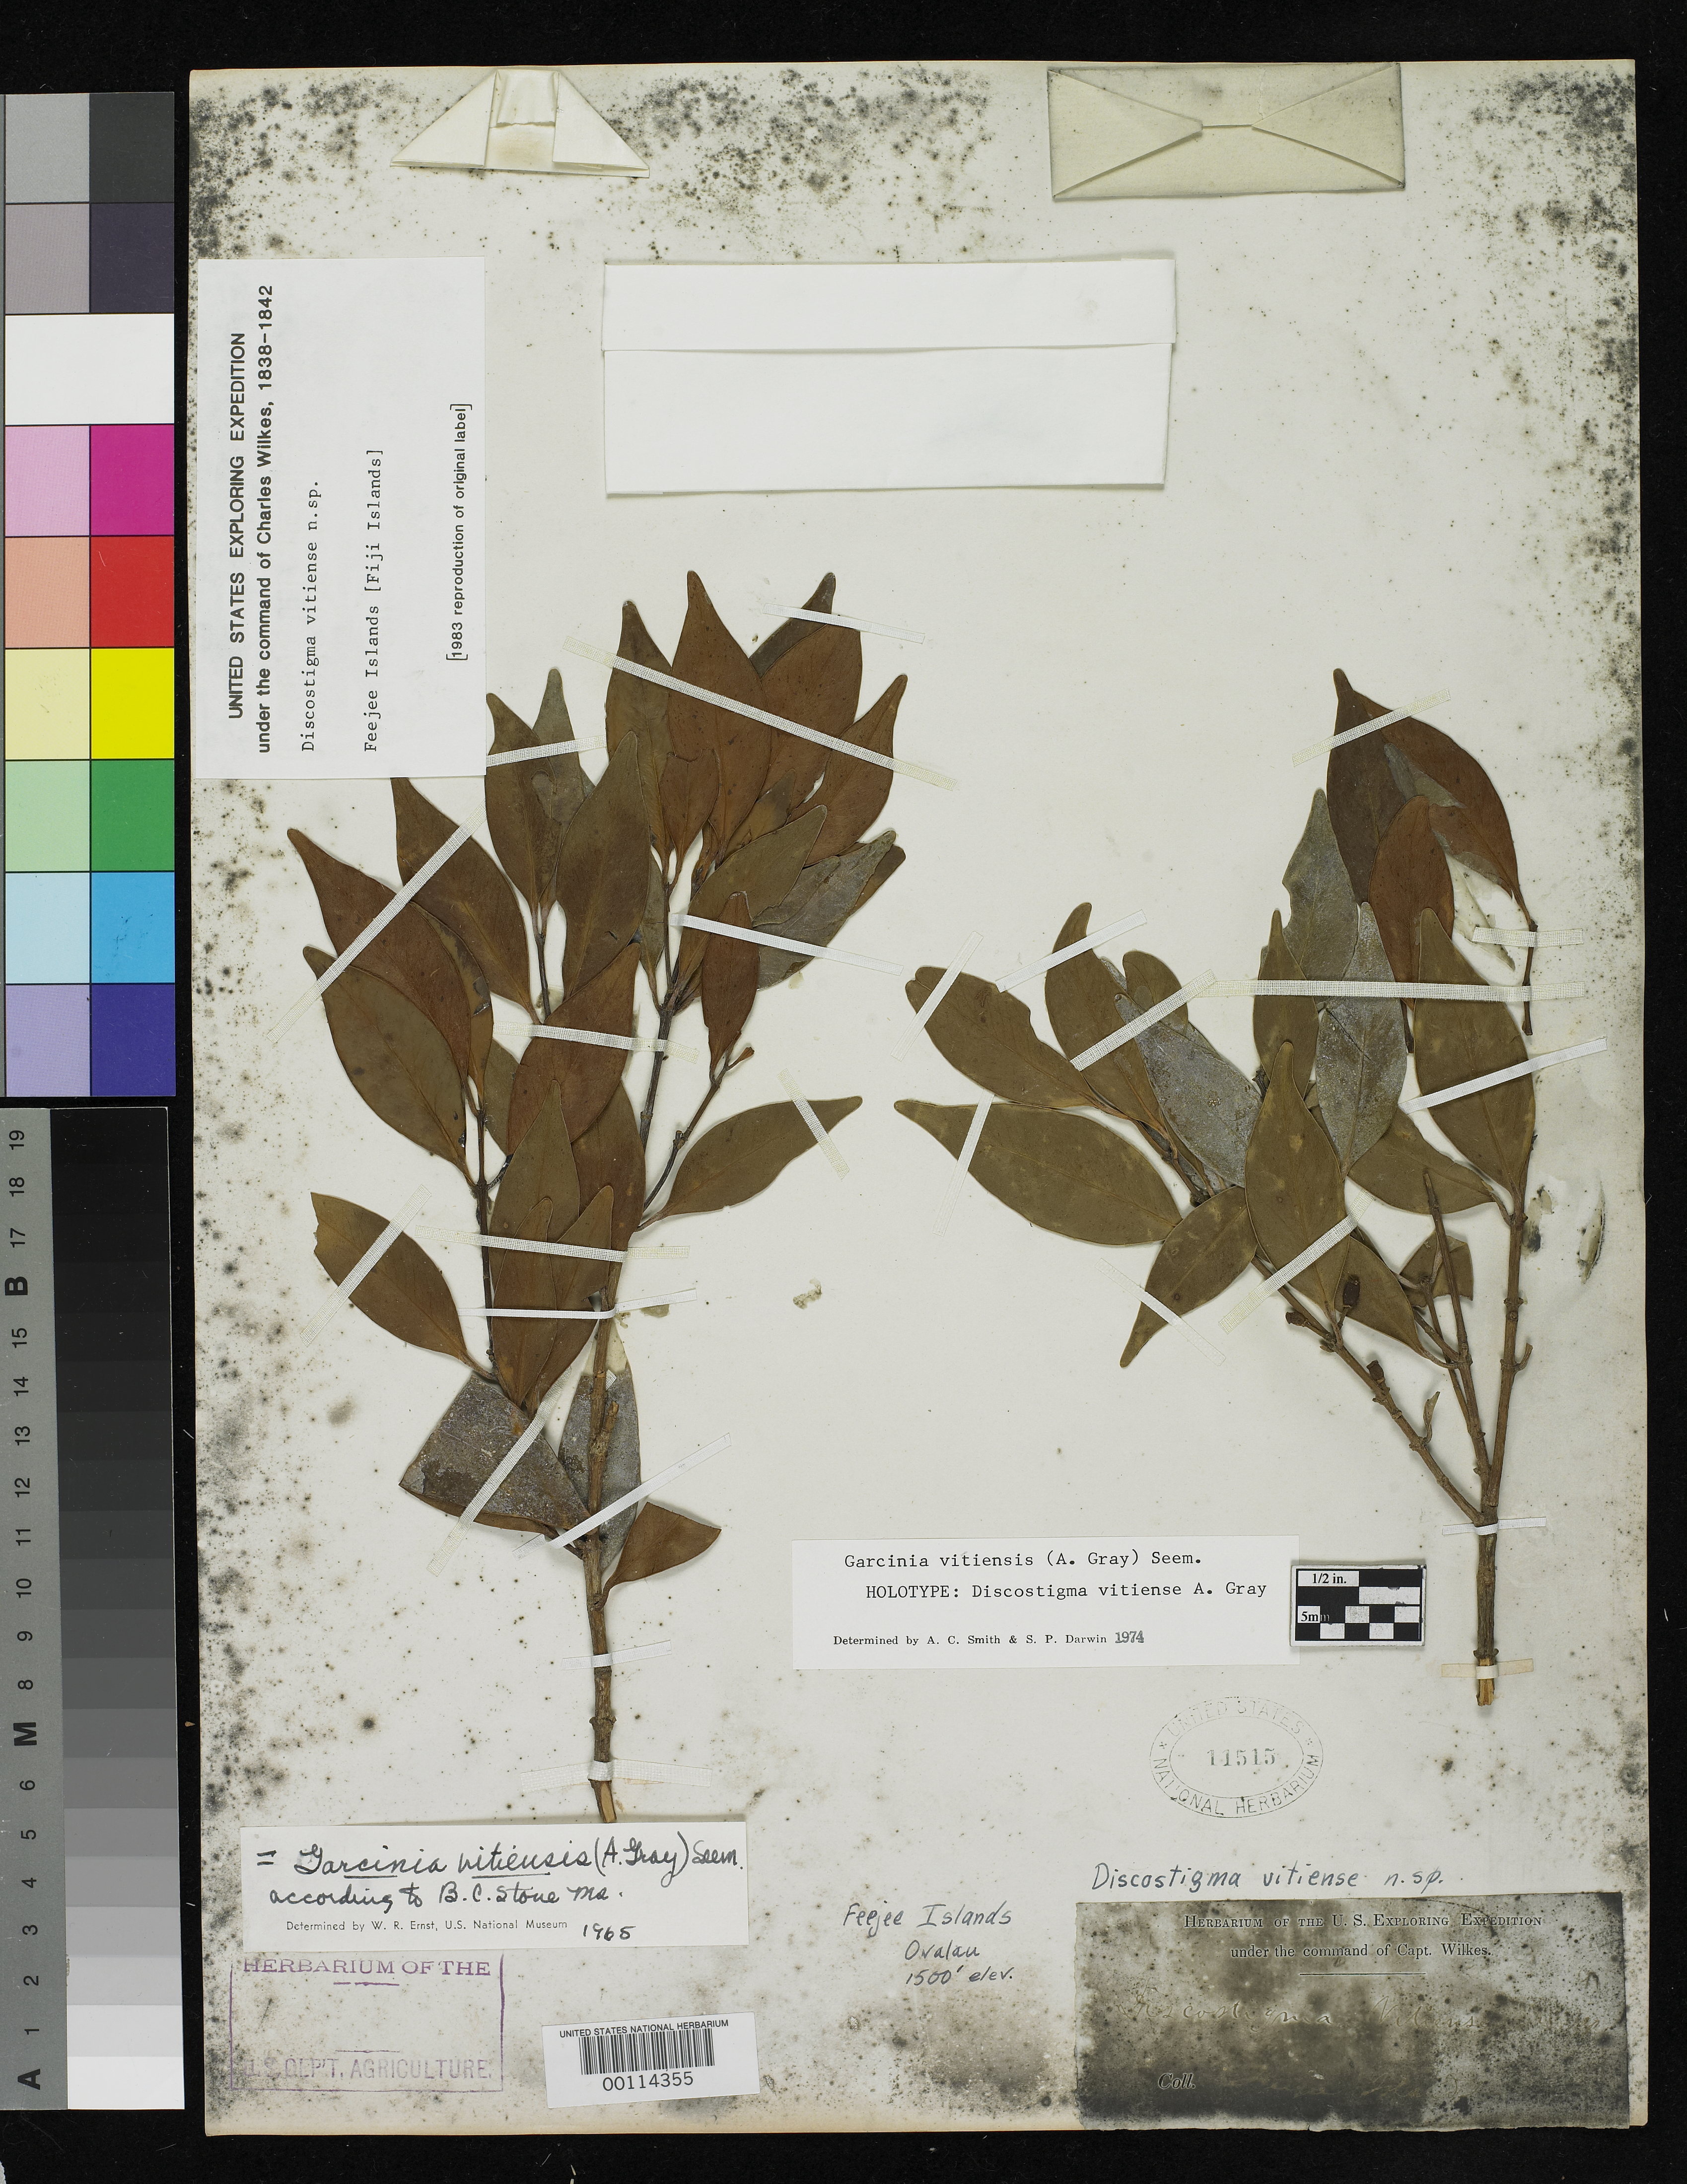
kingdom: Plantae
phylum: Tracheophyta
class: Magnoliopsida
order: Malpighiales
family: Clusiaceae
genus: Discostigma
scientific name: Discostigma vitiense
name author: A. Gray in Wilkes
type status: Holotype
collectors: Wilkes Explor. Exped.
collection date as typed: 1838 to -- --- 1842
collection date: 1838/1842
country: Fiji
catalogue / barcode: US 11515